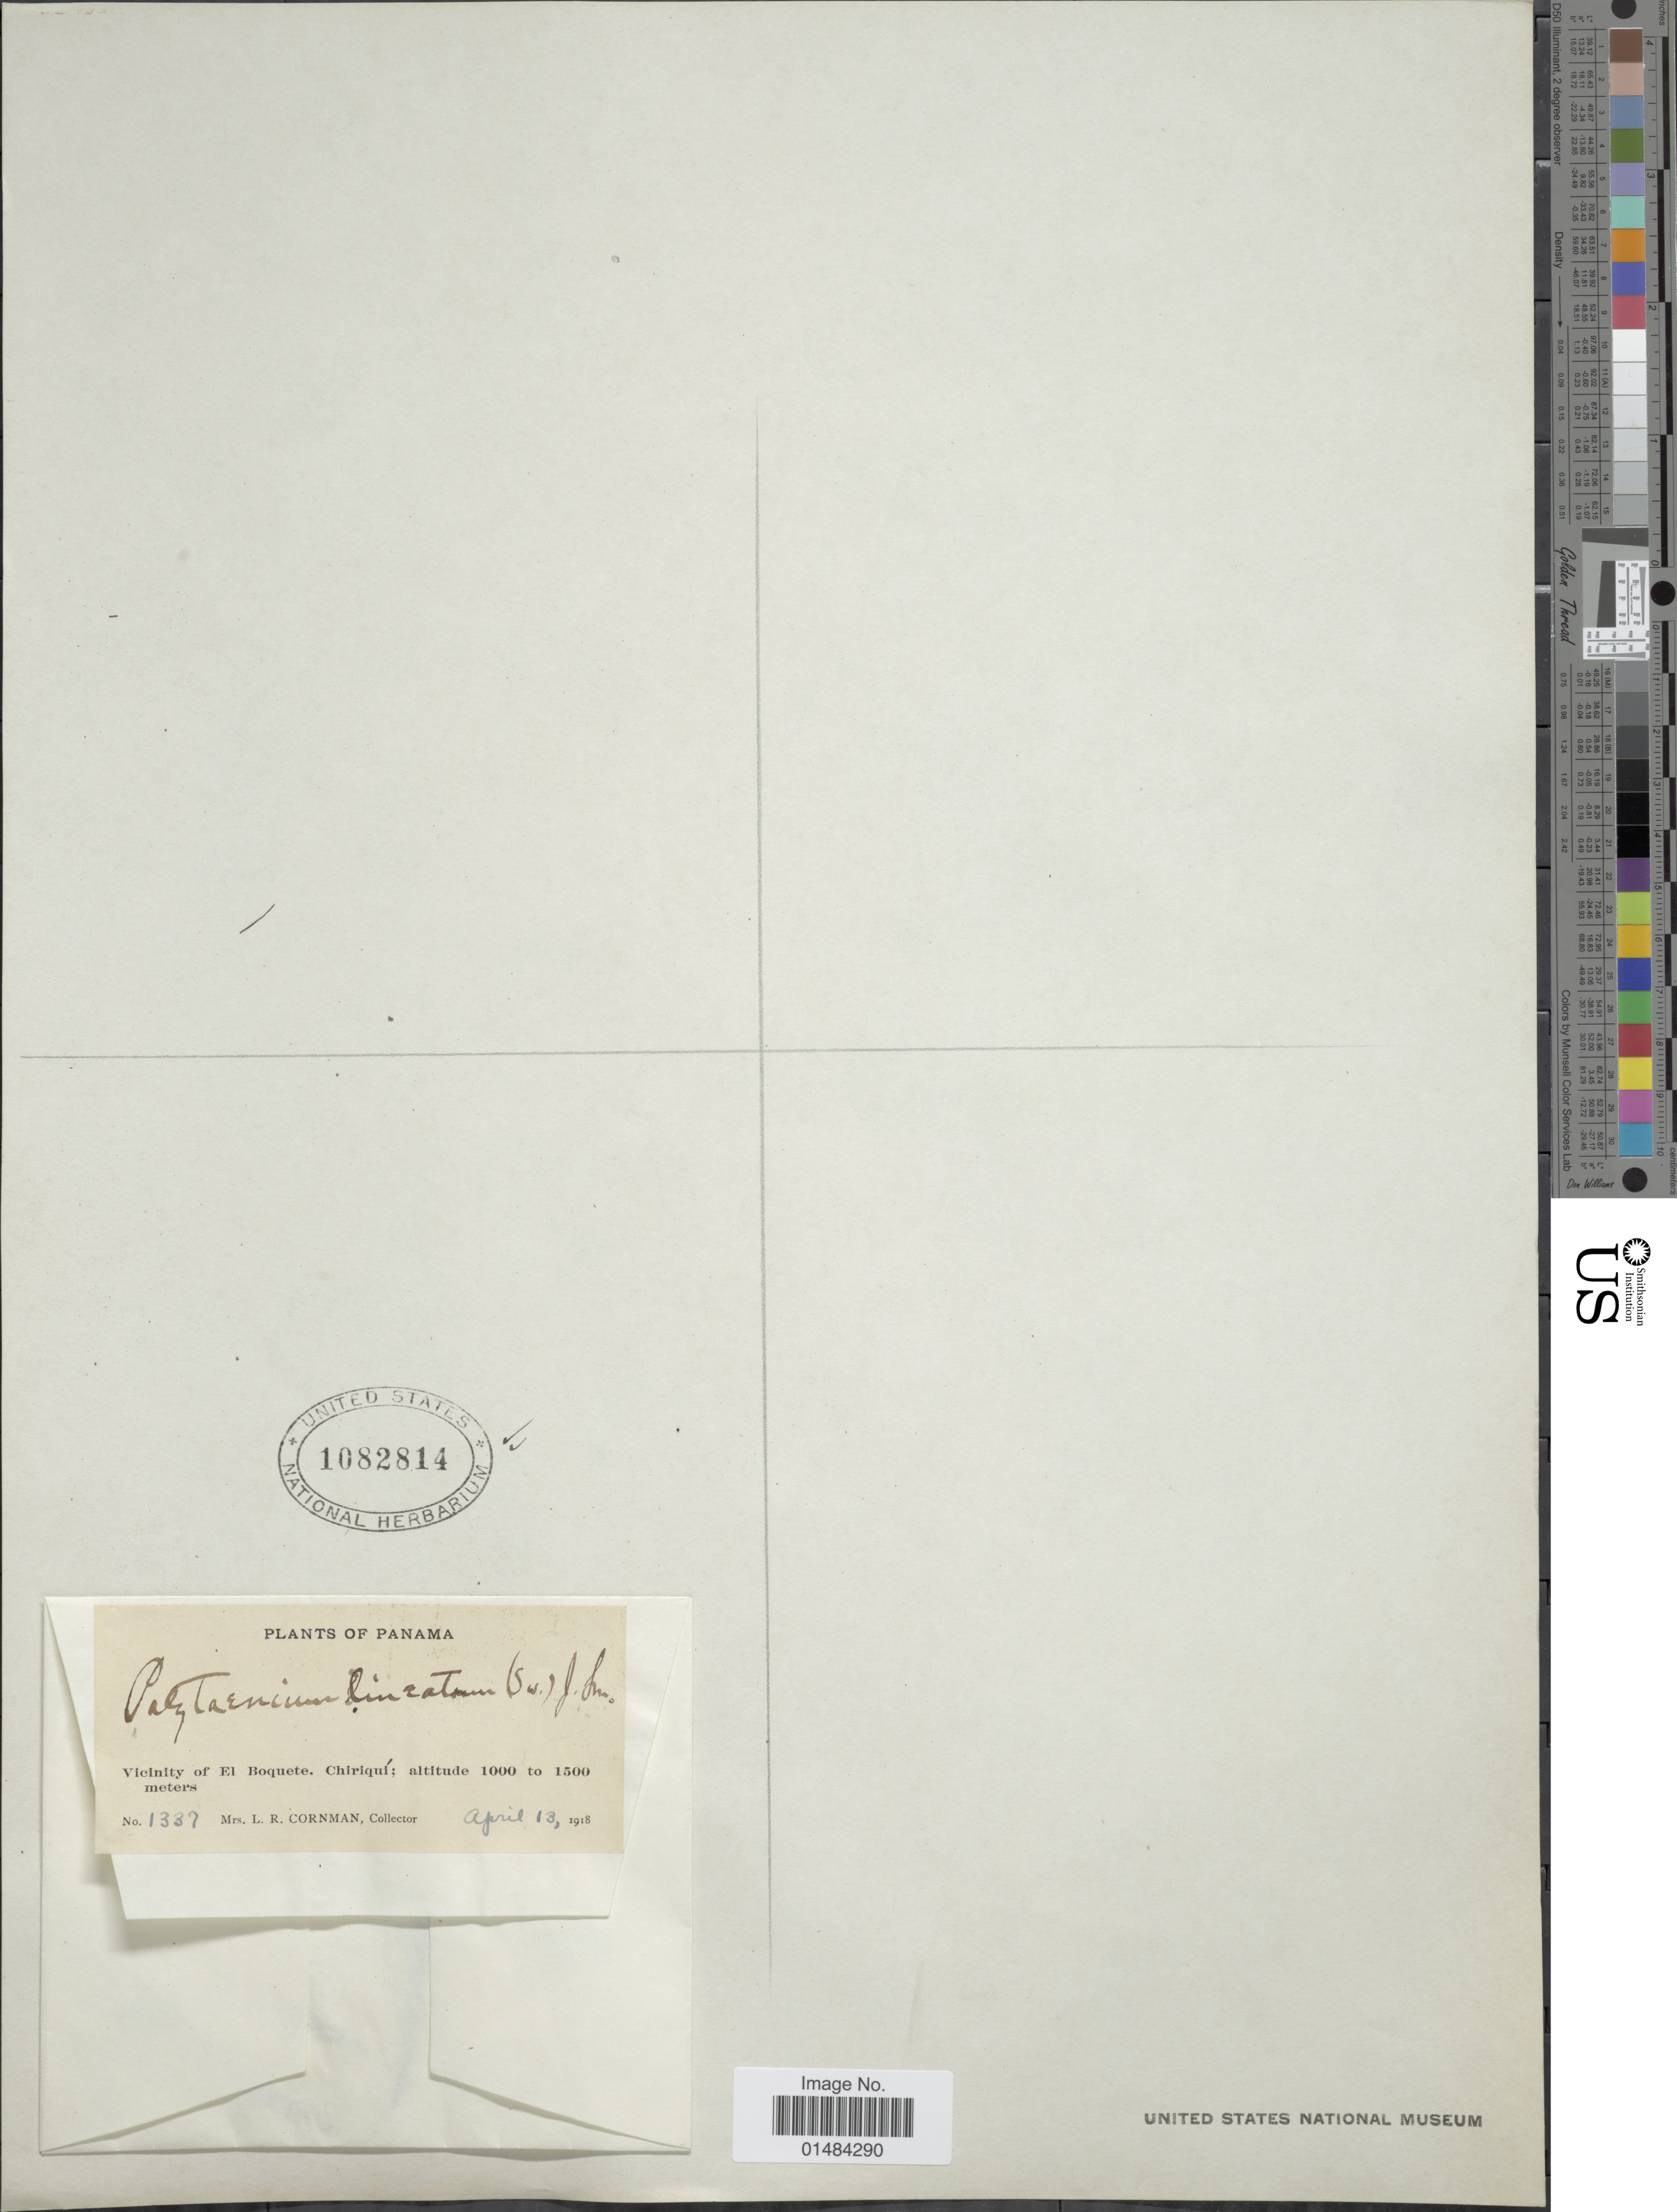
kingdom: Plantae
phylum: Tracheophyta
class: Polypodiopsida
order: Polypodiales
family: Pteridaceae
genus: Polytaenium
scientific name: Polytaenium lineatum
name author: (Sw.) J. Sm.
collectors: L. Cornman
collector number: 1337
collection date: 1918-04-13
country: Panama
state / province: Chiriqui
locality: Panama, Vicinity of El Bosquete.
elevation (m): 1000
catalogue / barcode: US 1082814